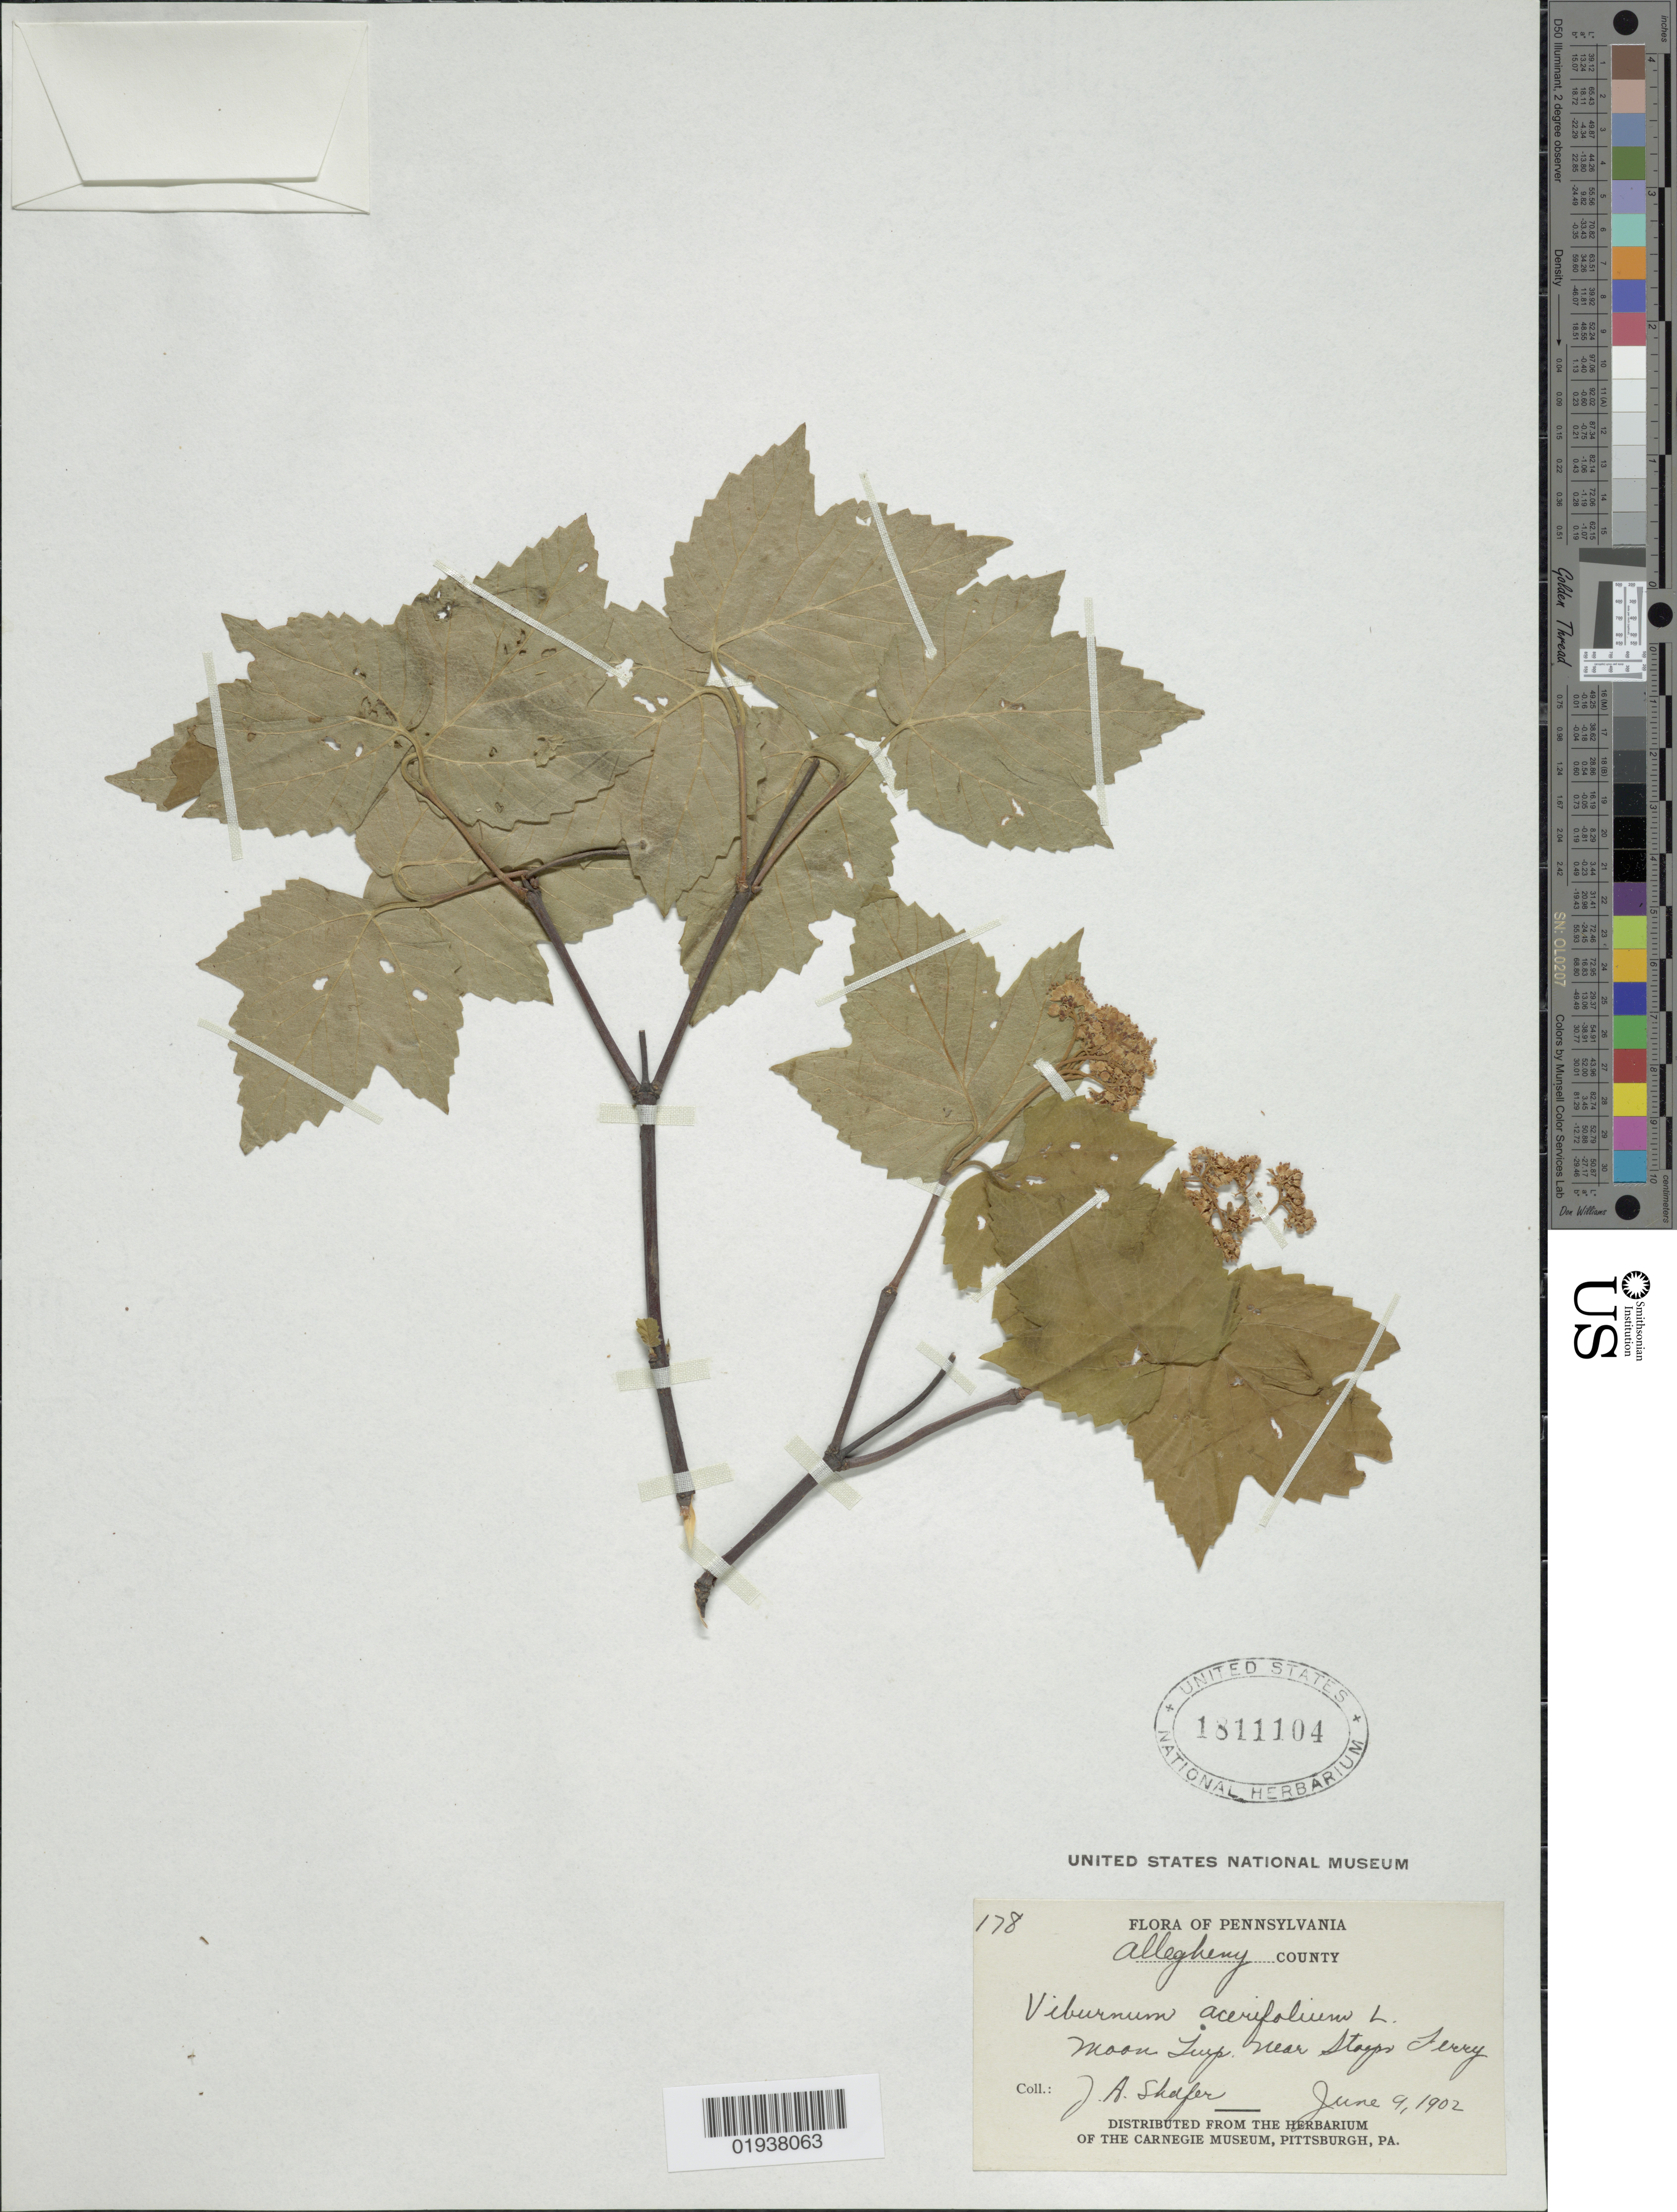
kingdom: Plantae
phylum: Tracheophyta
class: Magnoliopsida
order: Dipsacales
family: Viburnaceae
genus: Viburnum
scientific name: Viburnum acerifolium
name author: L.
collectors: J. A. Shafer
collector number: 178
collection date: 1902-06-09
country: United States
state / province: Pennsylvania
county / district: Allegheny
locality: Allegheny County. Moon Twp. Near Stoops Ferry.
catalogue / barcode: US 1811104